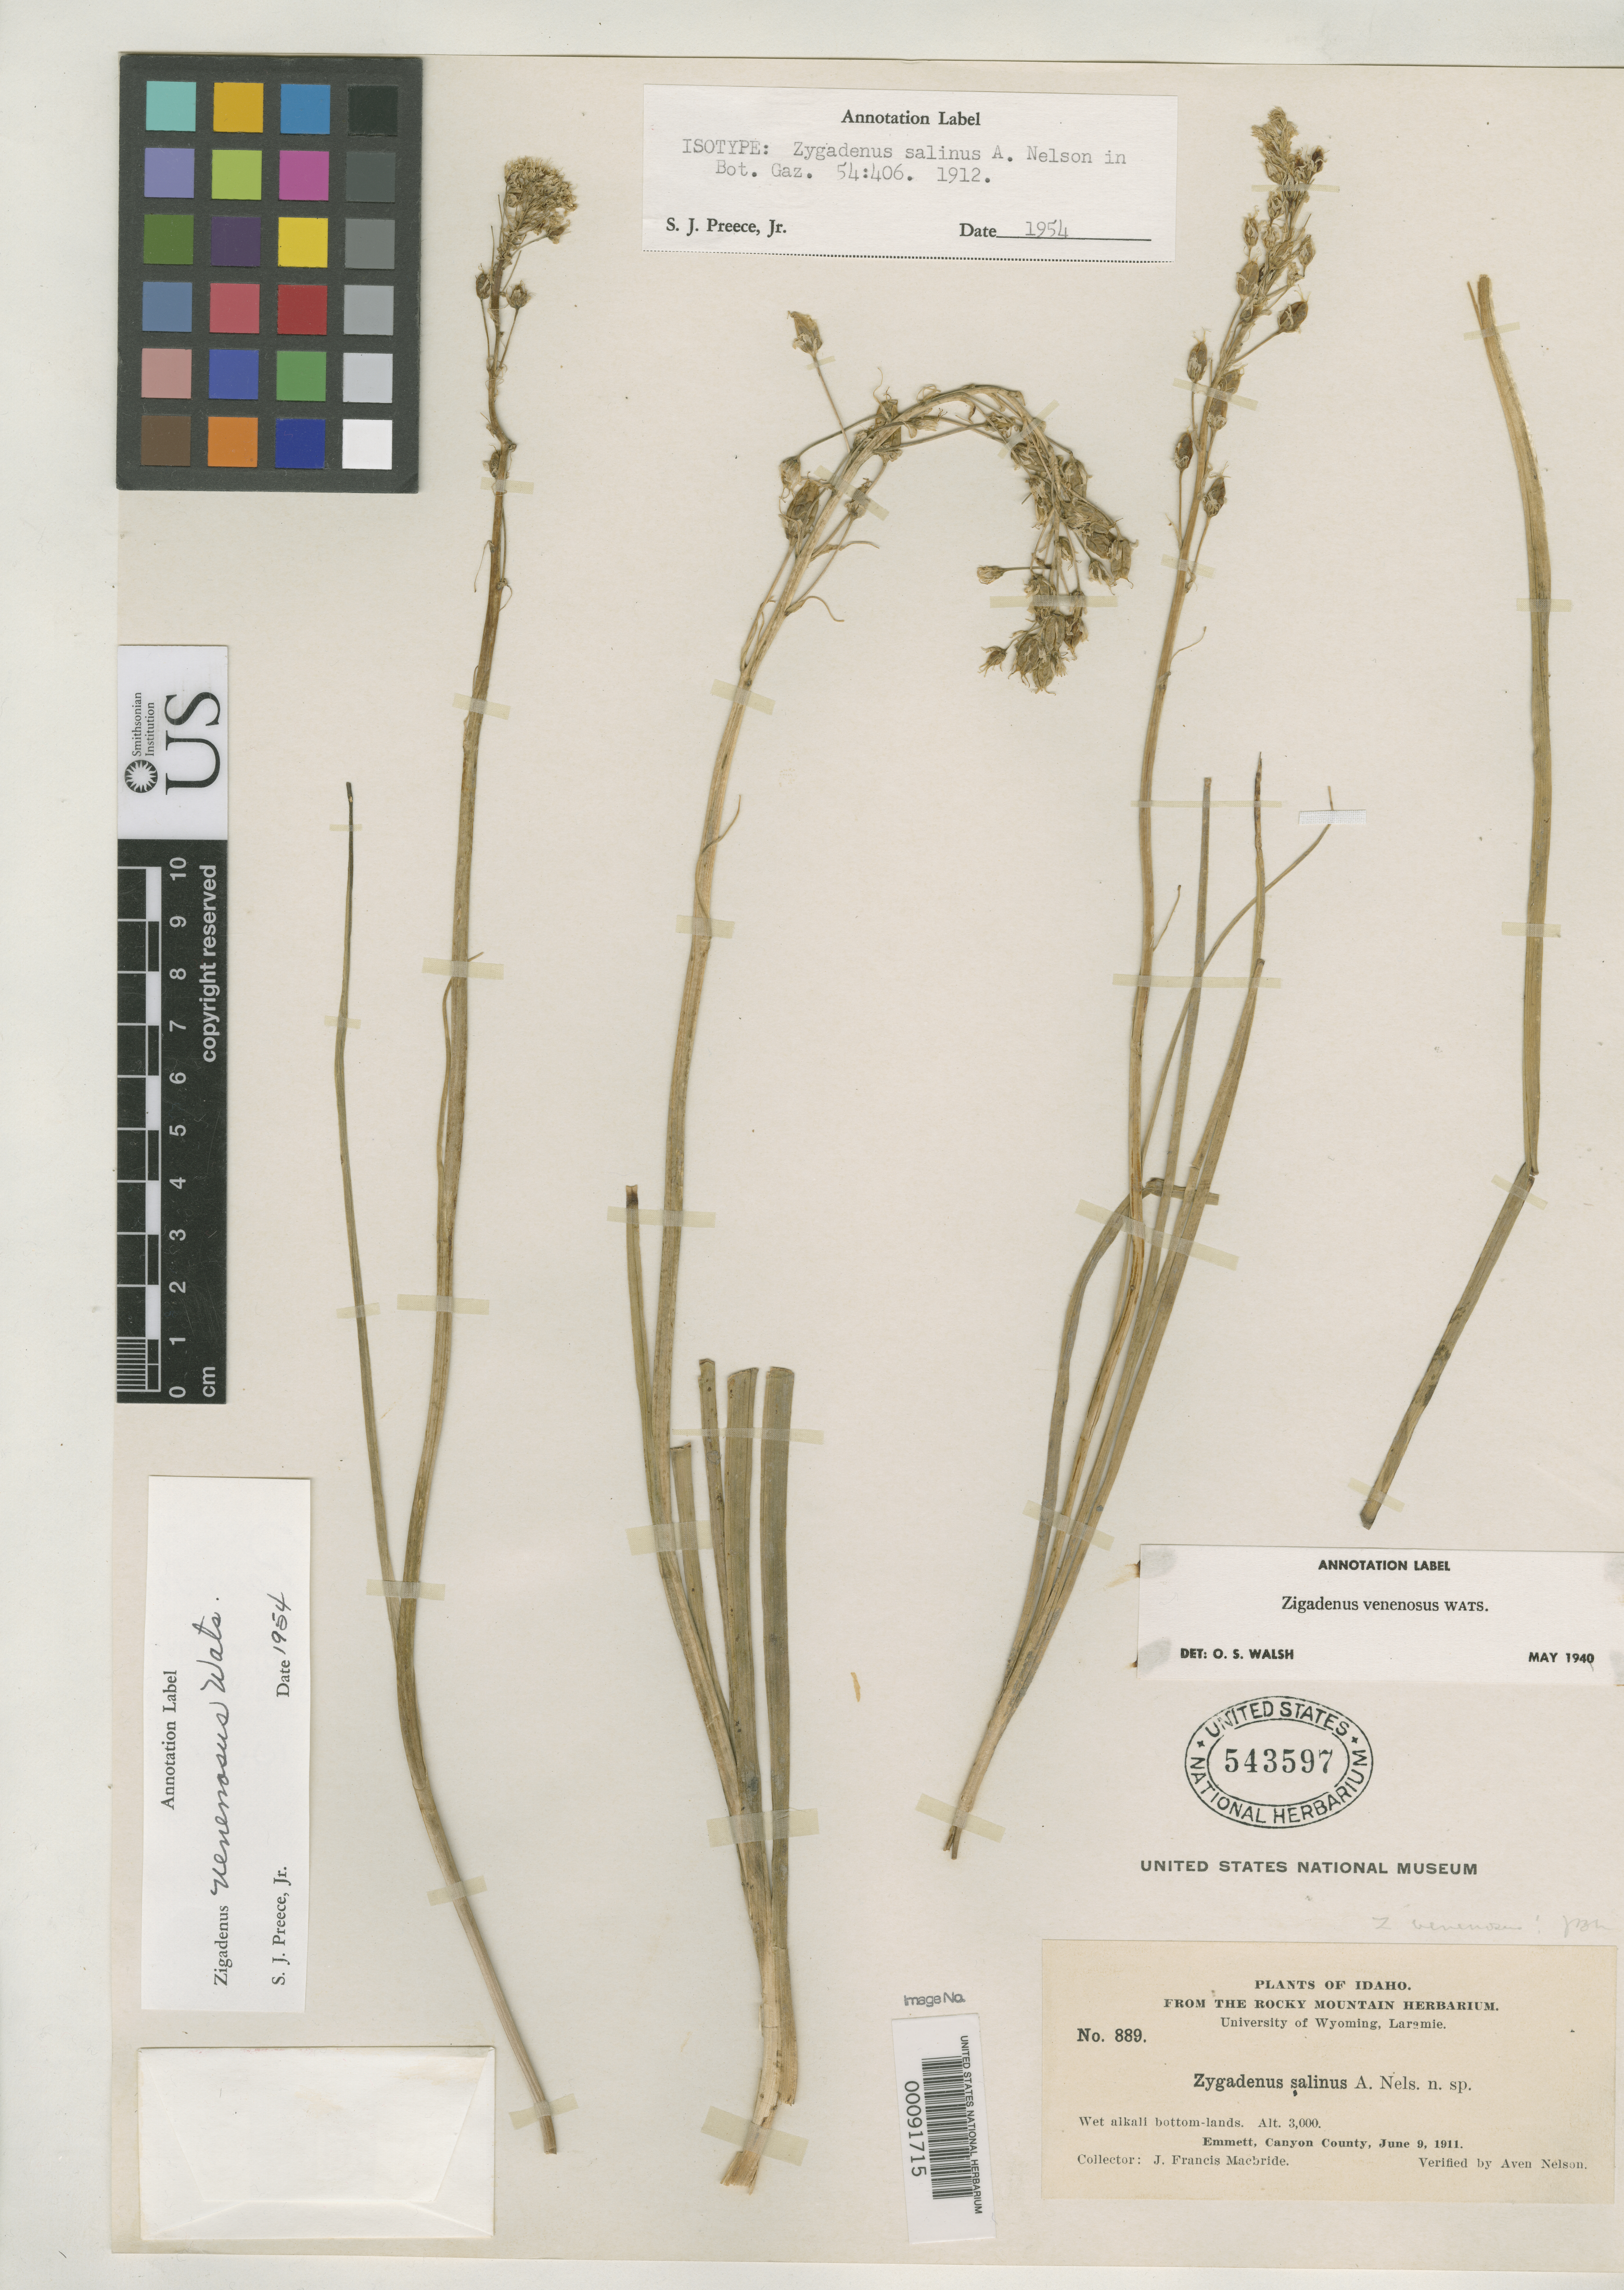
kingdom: Plantae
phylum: Tracheophyta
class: Liliopsida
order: Liliales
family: Melanthiaceae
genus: Zigadenus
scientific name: Zigadenus salinus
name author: A. Nelson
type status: Isotype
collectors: J. F. Macbride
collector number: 889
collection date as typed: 09 Jun 1911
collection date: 1911-06-09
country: United States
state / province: Idaho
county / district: Canyon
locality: Emmett; alt. 3000 ft.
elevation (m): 914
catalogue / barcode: US 543597